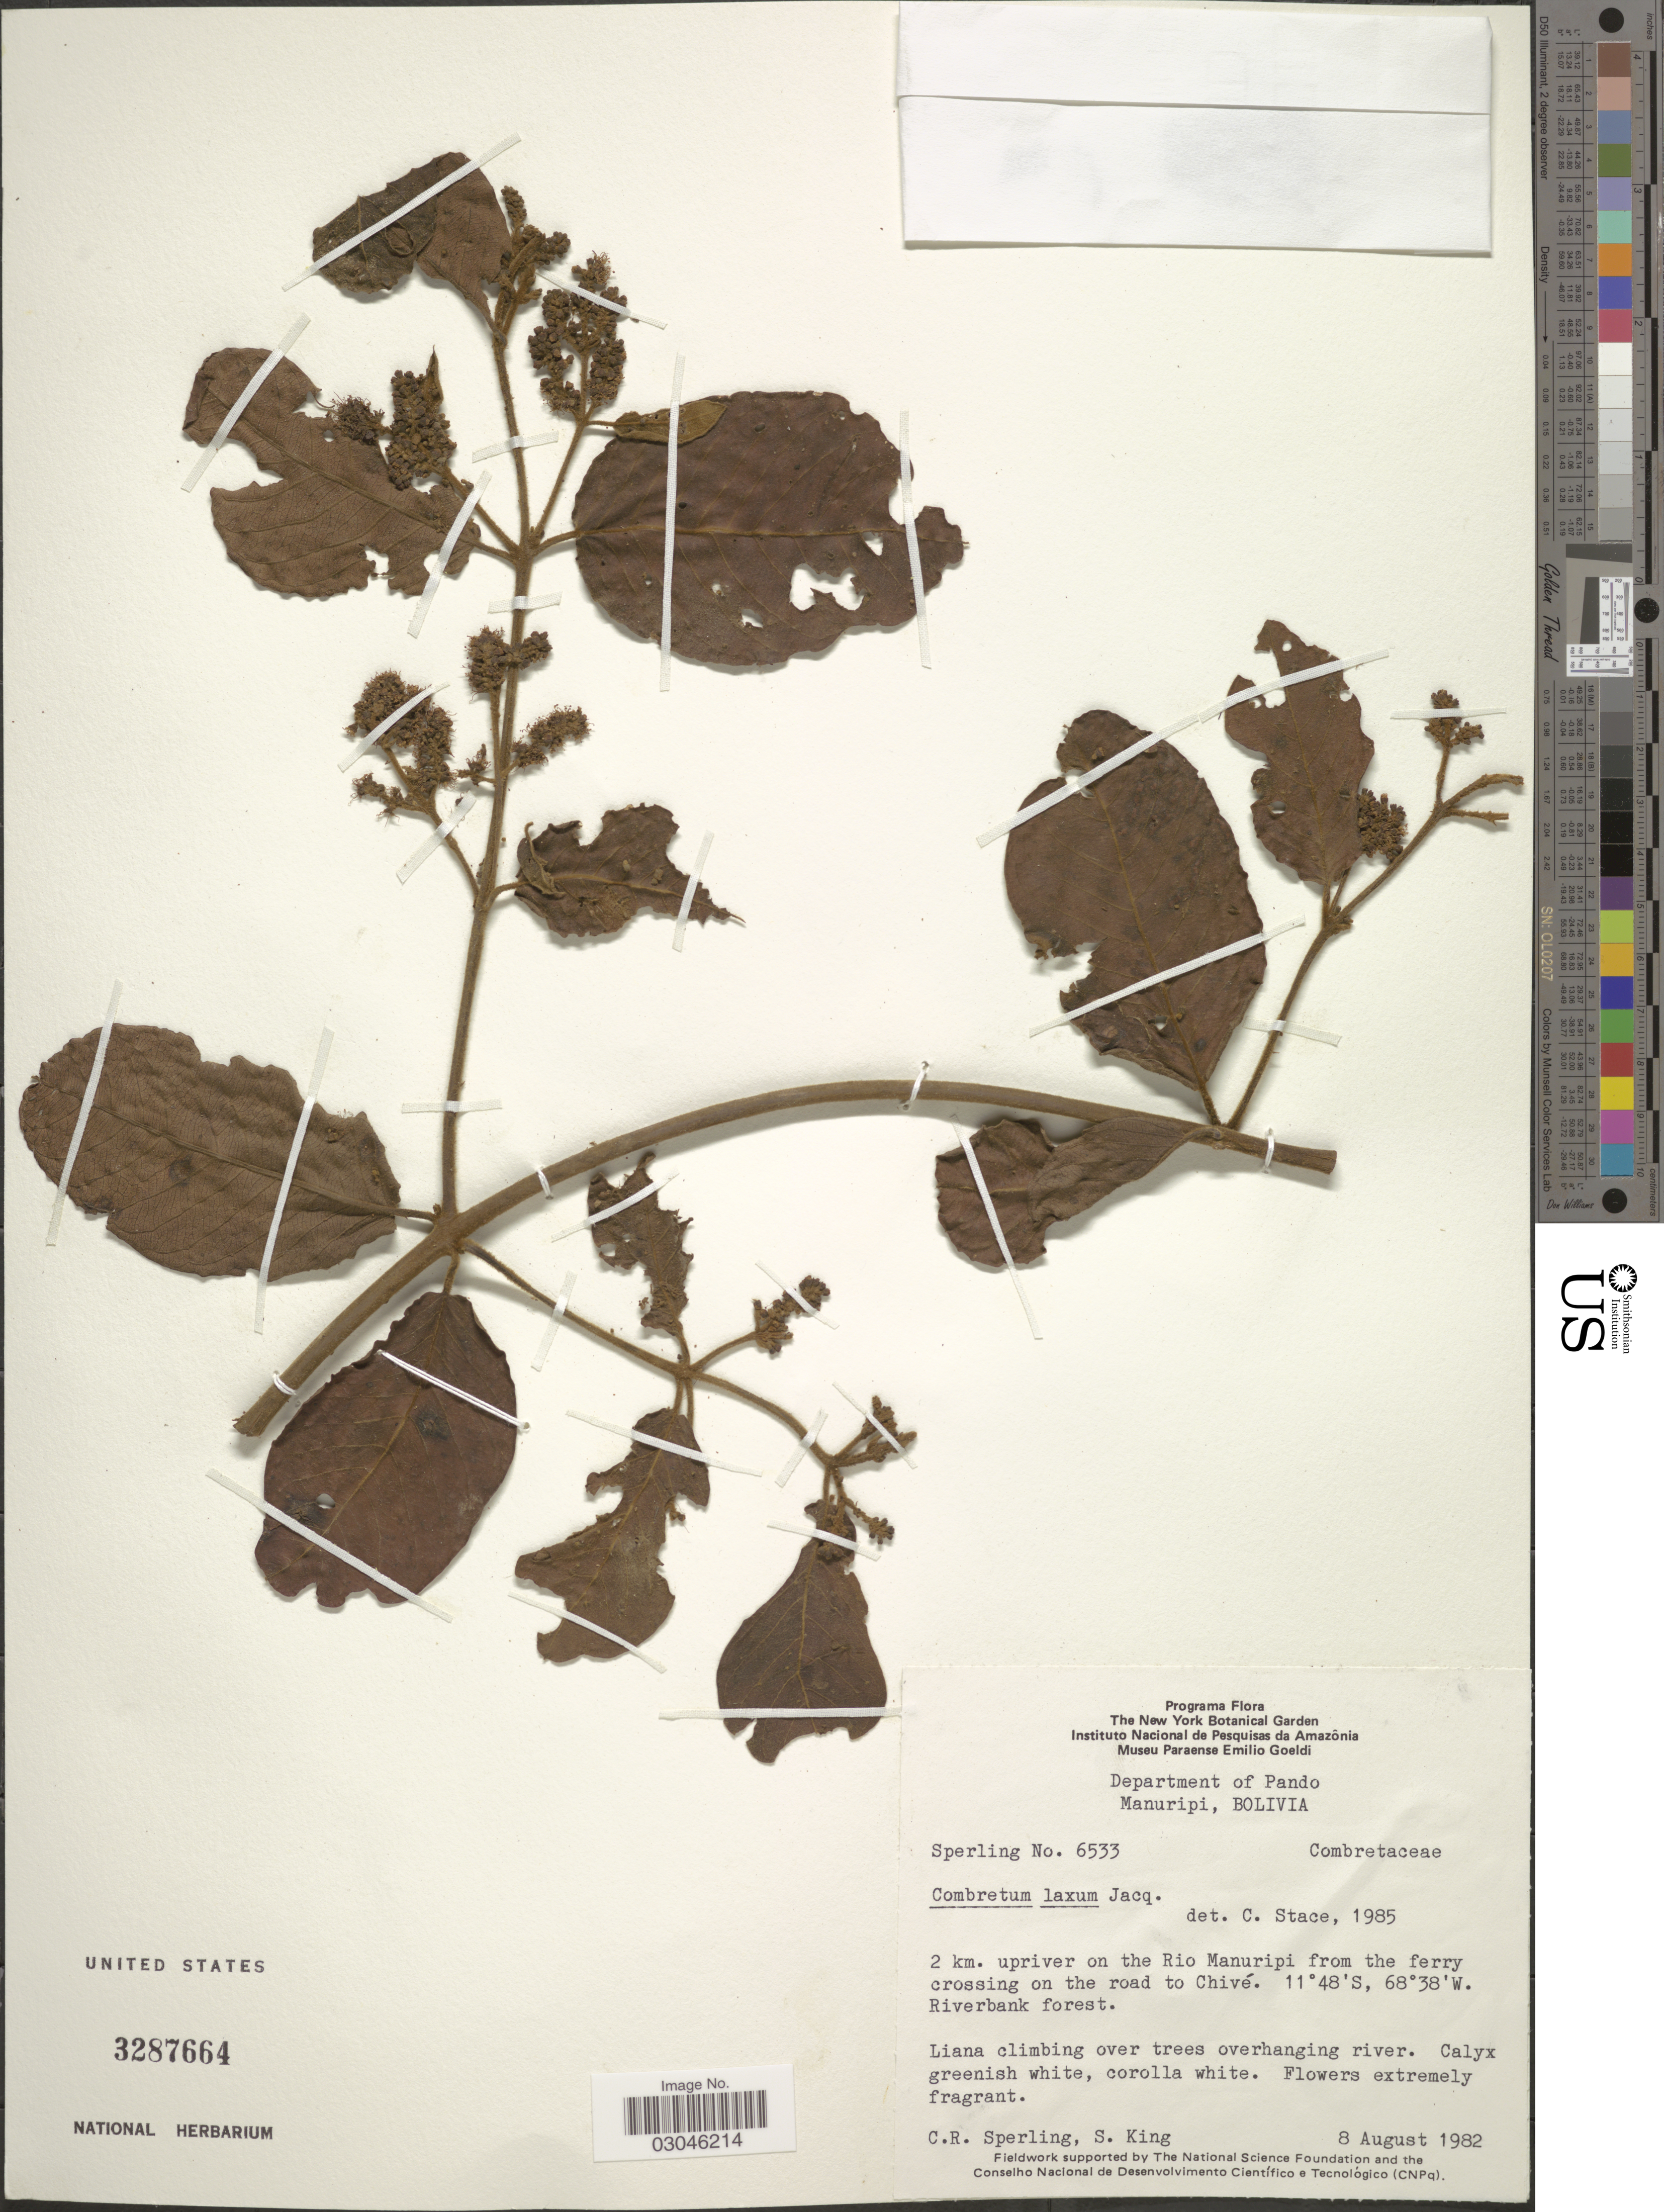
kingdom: Plantae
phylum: Tracheophyta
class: Magnoliopsida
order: Myrtales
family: Combretaceae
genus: Combretum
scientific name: Combretum laxum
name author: Jacq.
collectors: C. R. Sperling & S. King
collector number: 6533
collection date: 1982-08-08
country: Bolivia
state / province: Pando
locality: Department of Pando. Manuripi. 2 km. upriver on the Rio Manuripi from the ferry crossing on the road to Chivé.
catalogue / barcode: US 3287664